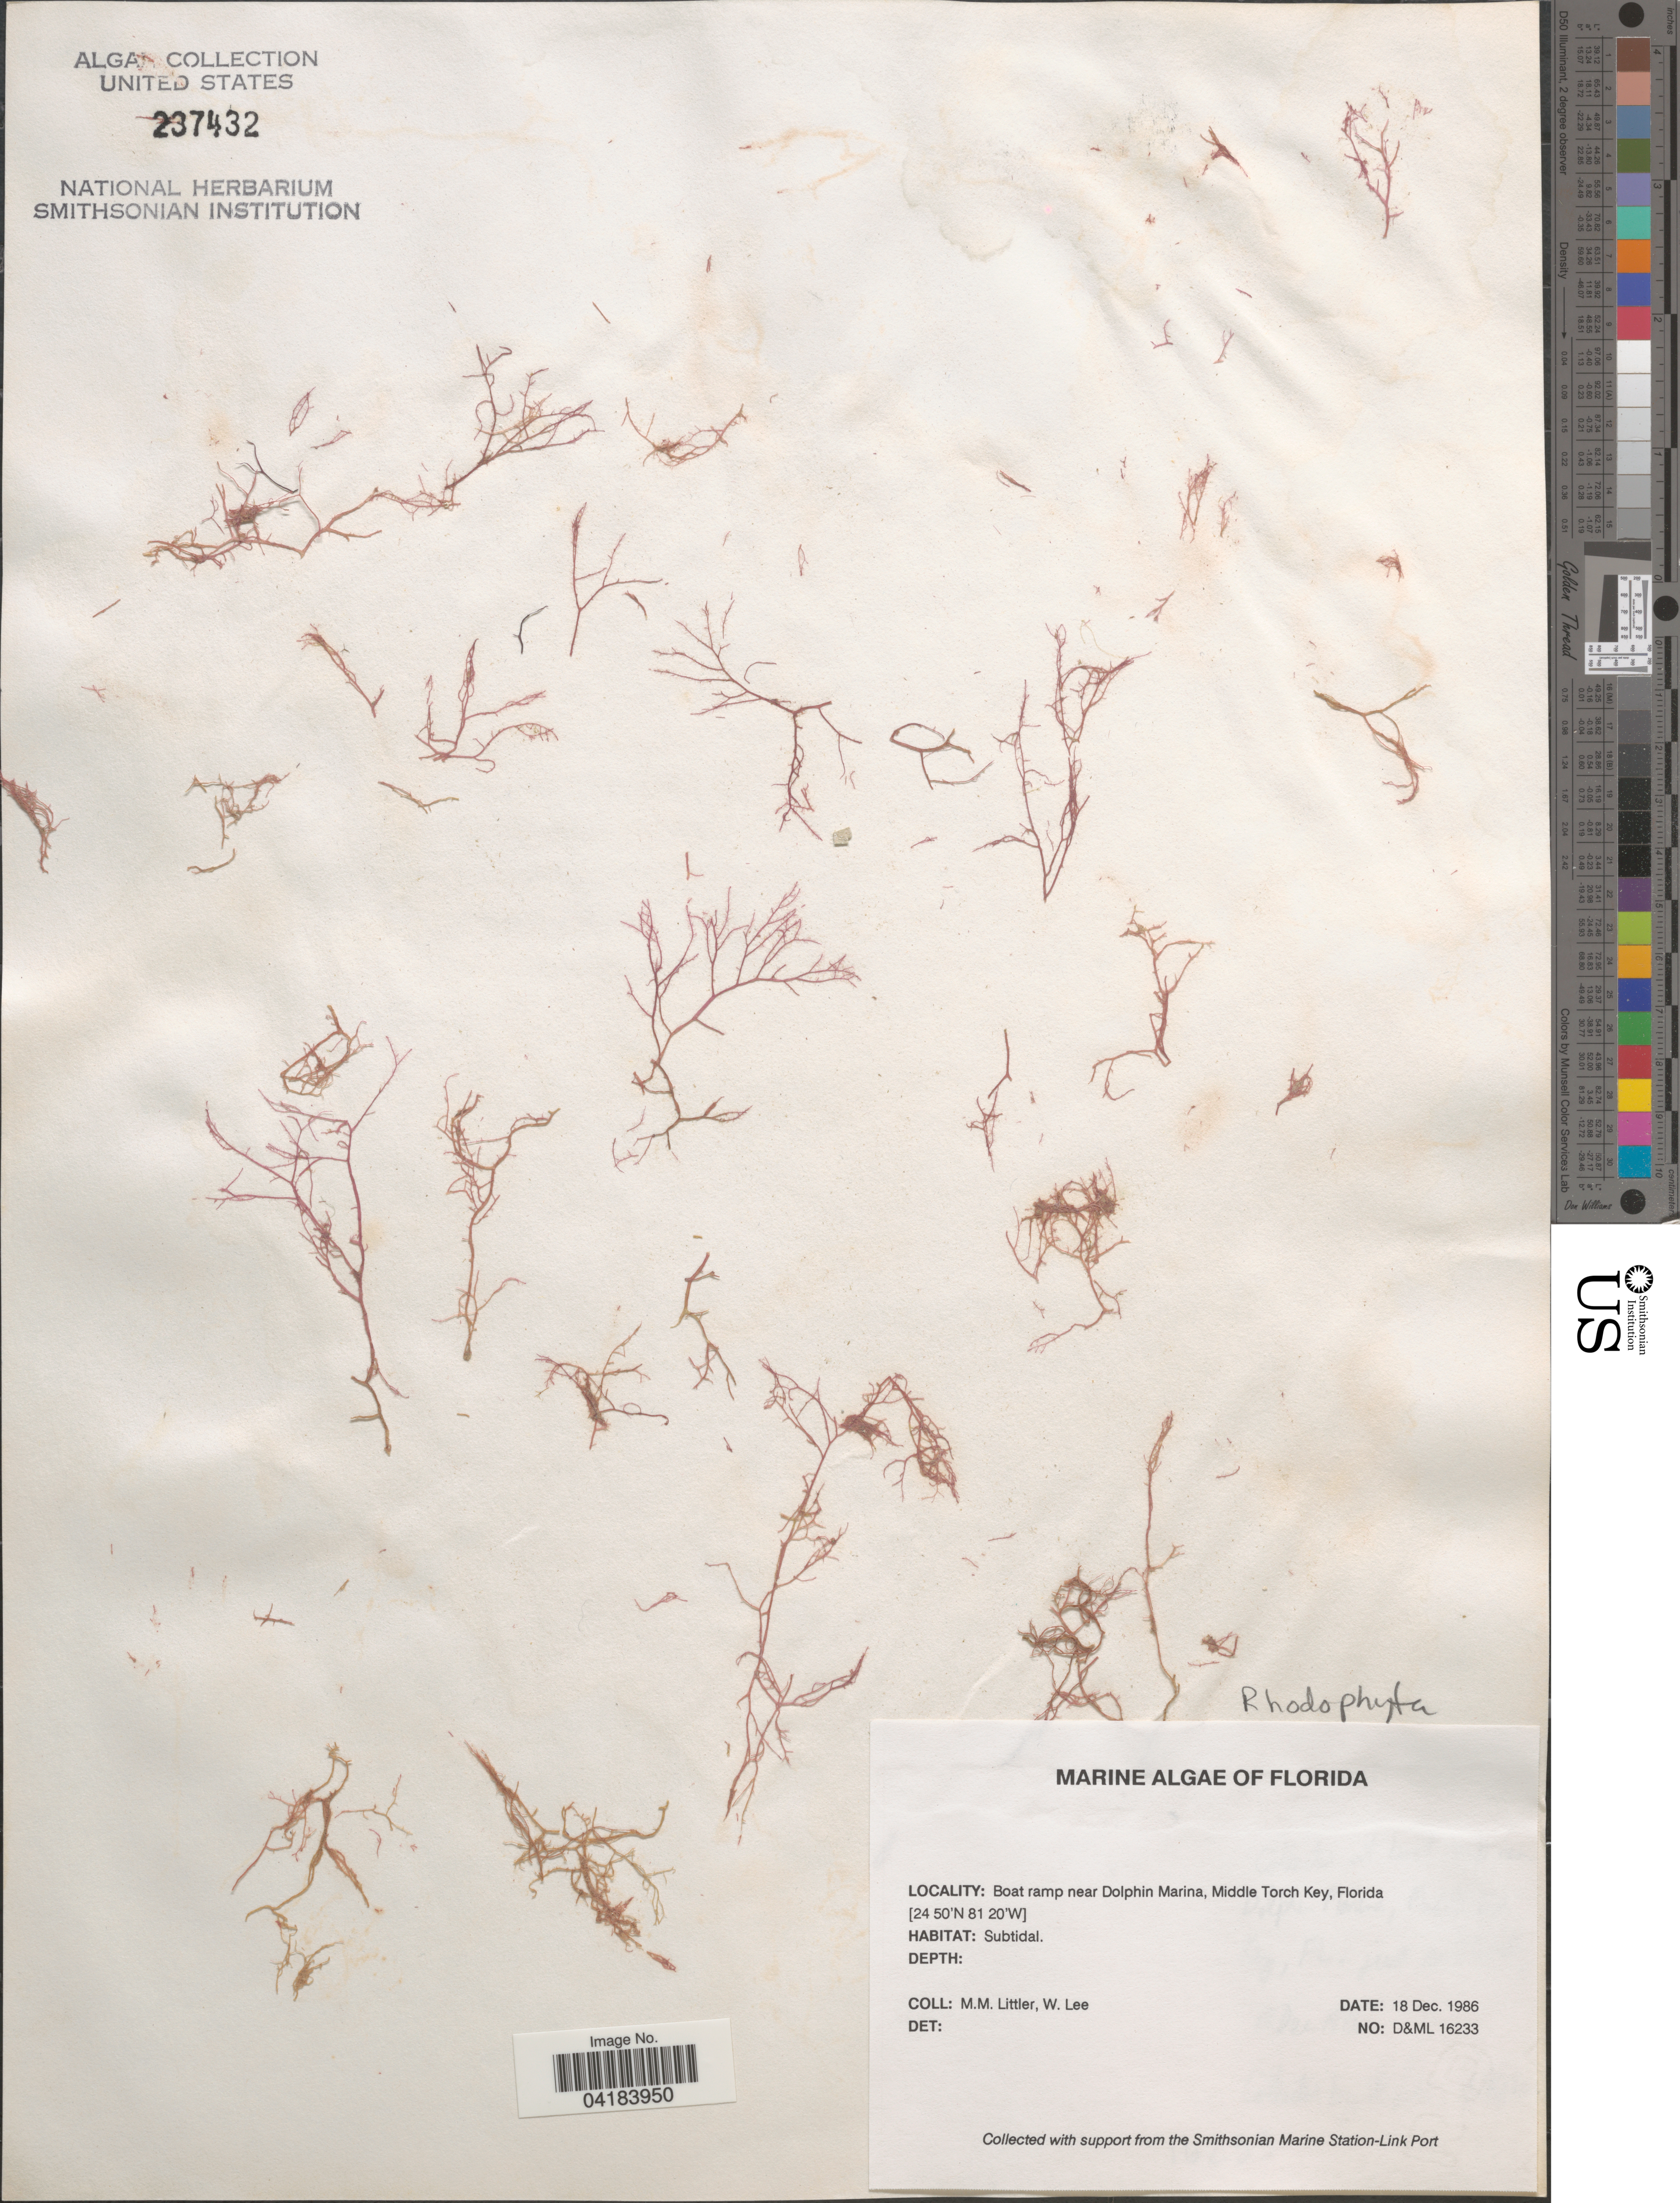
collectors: W. Lee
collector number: D&ML16233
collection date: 1986-12-18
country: United States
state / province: Florida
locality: Boat ramp near Dolphin Marina, Middle Torch Key.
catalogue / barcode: US 237432